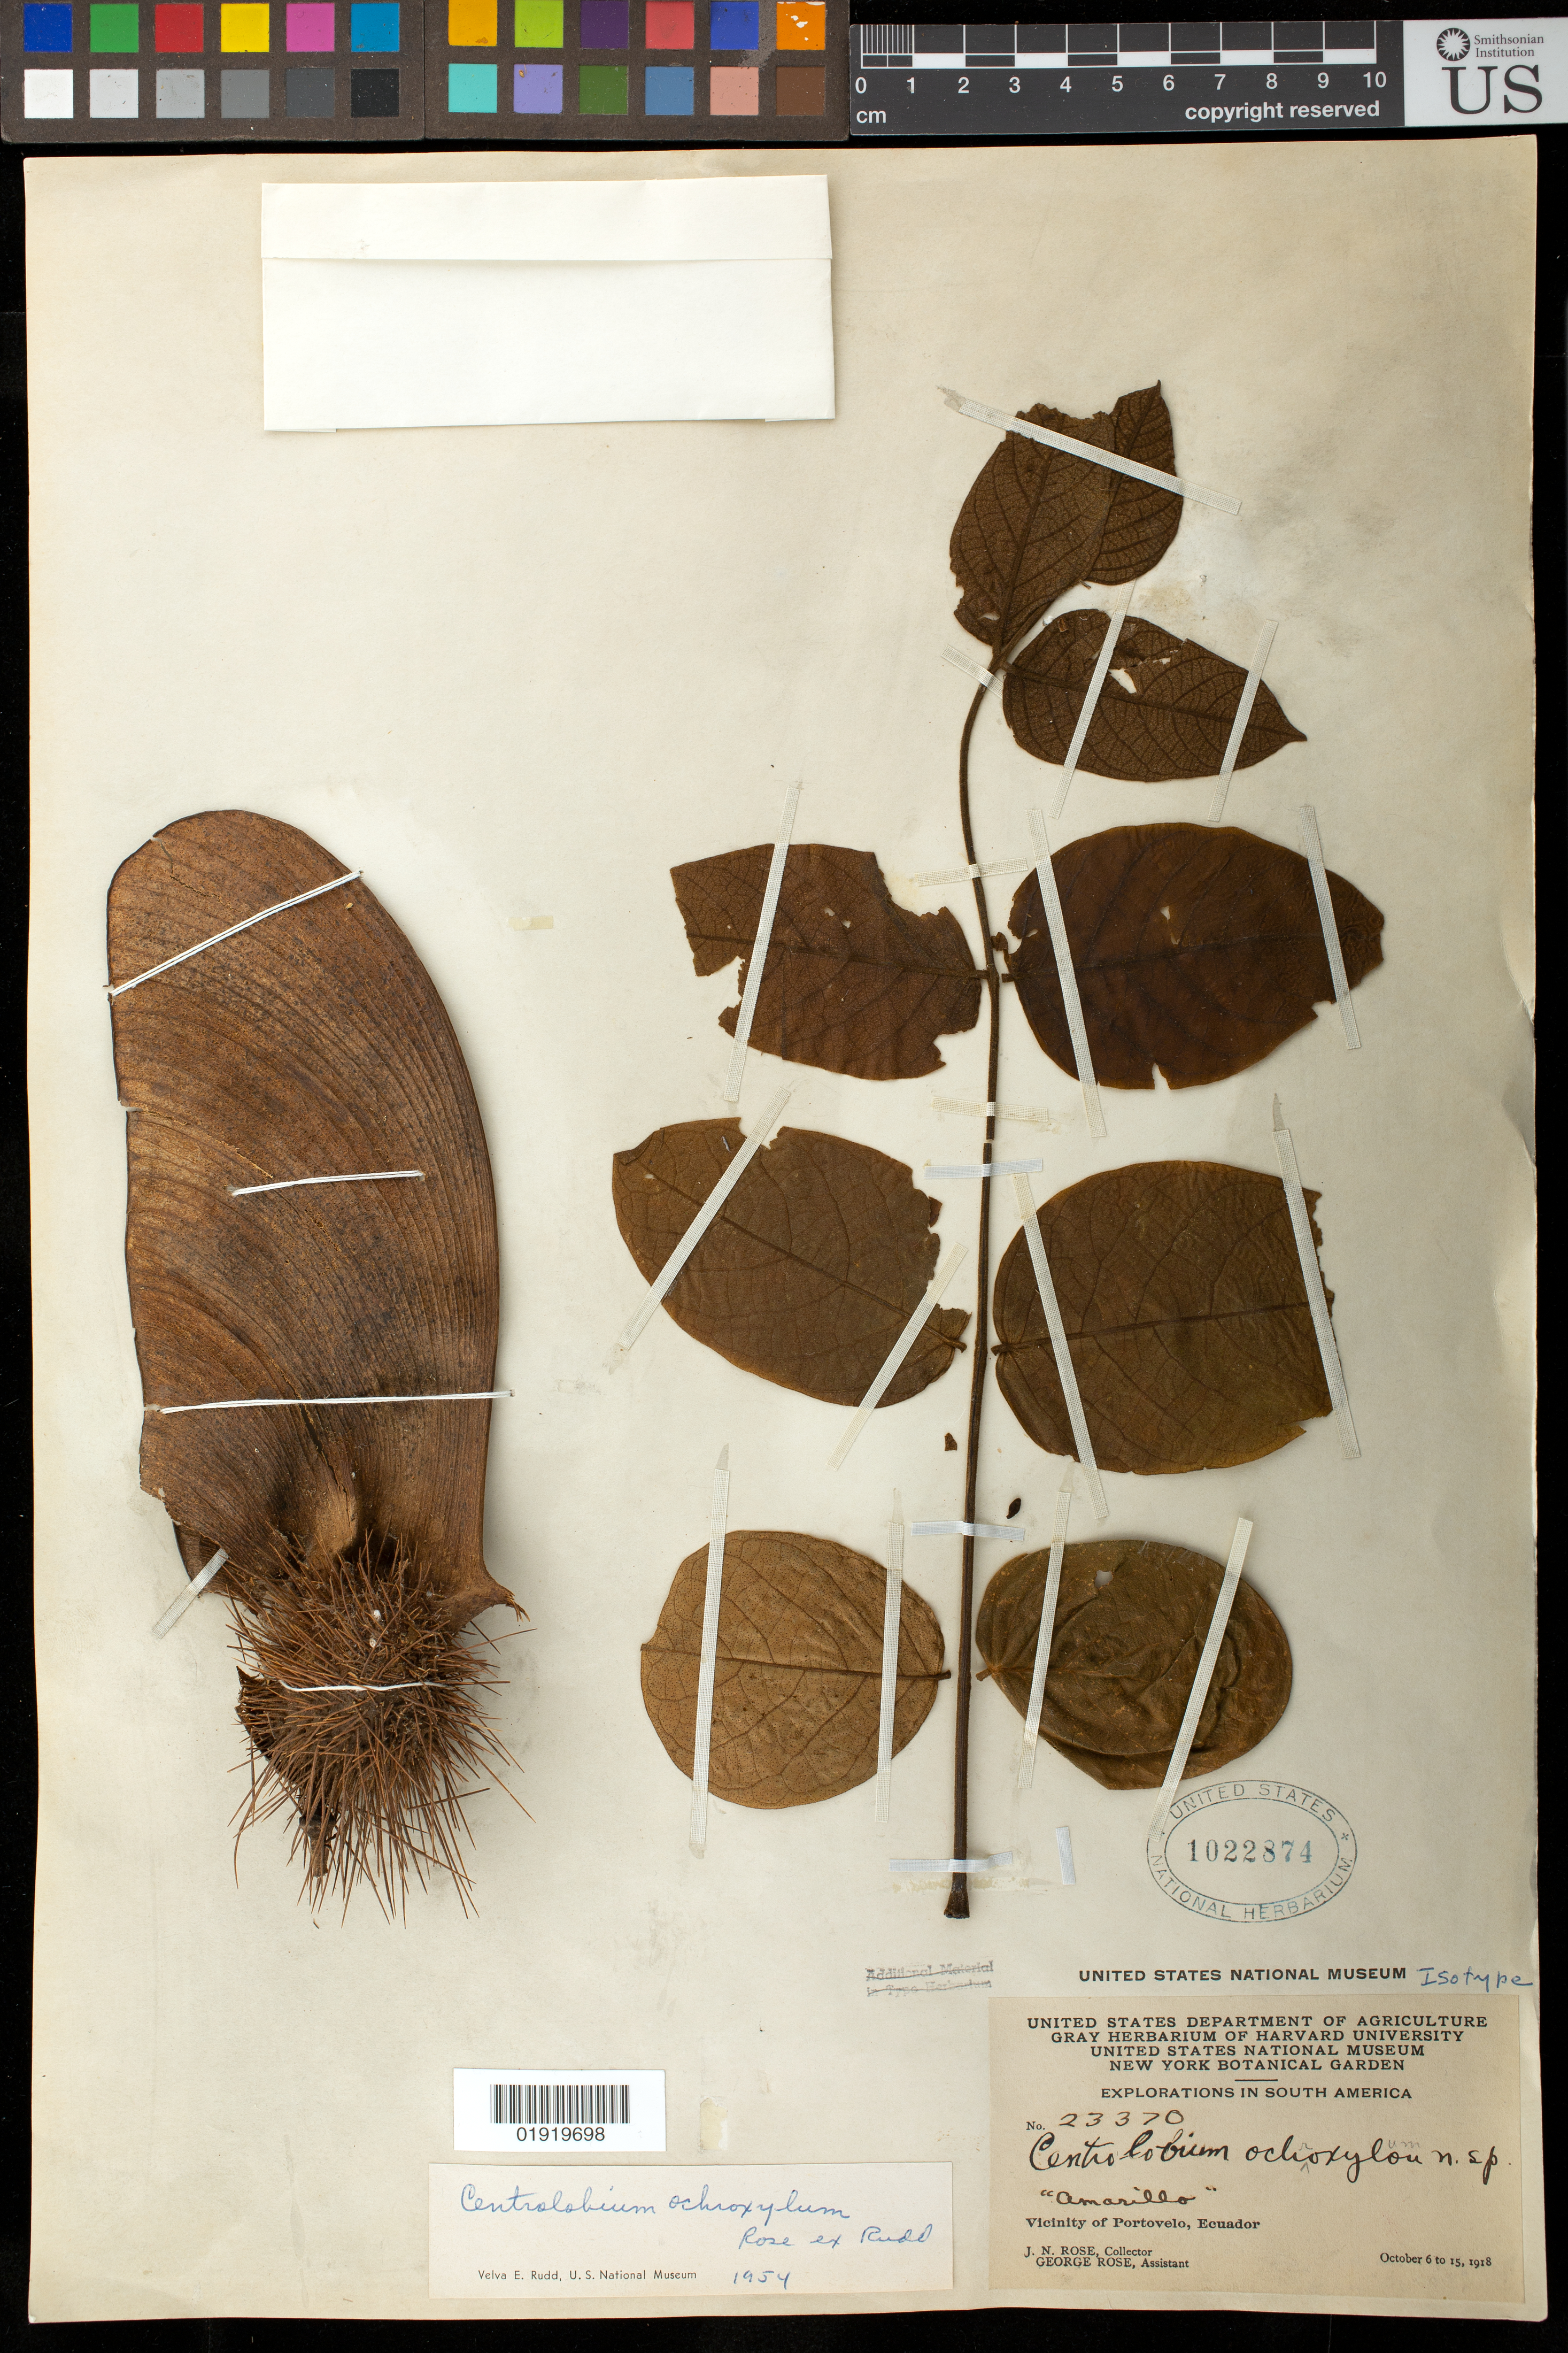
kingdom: Plantae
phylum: Tracheophyta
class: Magnoliopsida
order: Fabales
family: Fabaceae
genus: Centrolobium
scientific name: Centrolobium ochroxylum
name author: Rose ex Rudd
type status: Isotype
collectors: J. N. Rose & G. Rose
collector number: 23370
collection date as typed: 06 Oct 1918 to 15 Oct 1918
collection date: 1918-10-06/1918-10-15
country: Ecuador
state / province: El Oro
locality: Vicinity of Portovelo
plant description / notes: Protologue explicitly cites USNH 1022875 as type (and that sheet annotated as such by Rudd); this second US duplicate of the same collection, consecutively numbered (USNH 1022874) but not cross-labeled as "sheet 1" or "sheet 2" is here regarded as an isotype.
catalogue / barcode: US 1022874